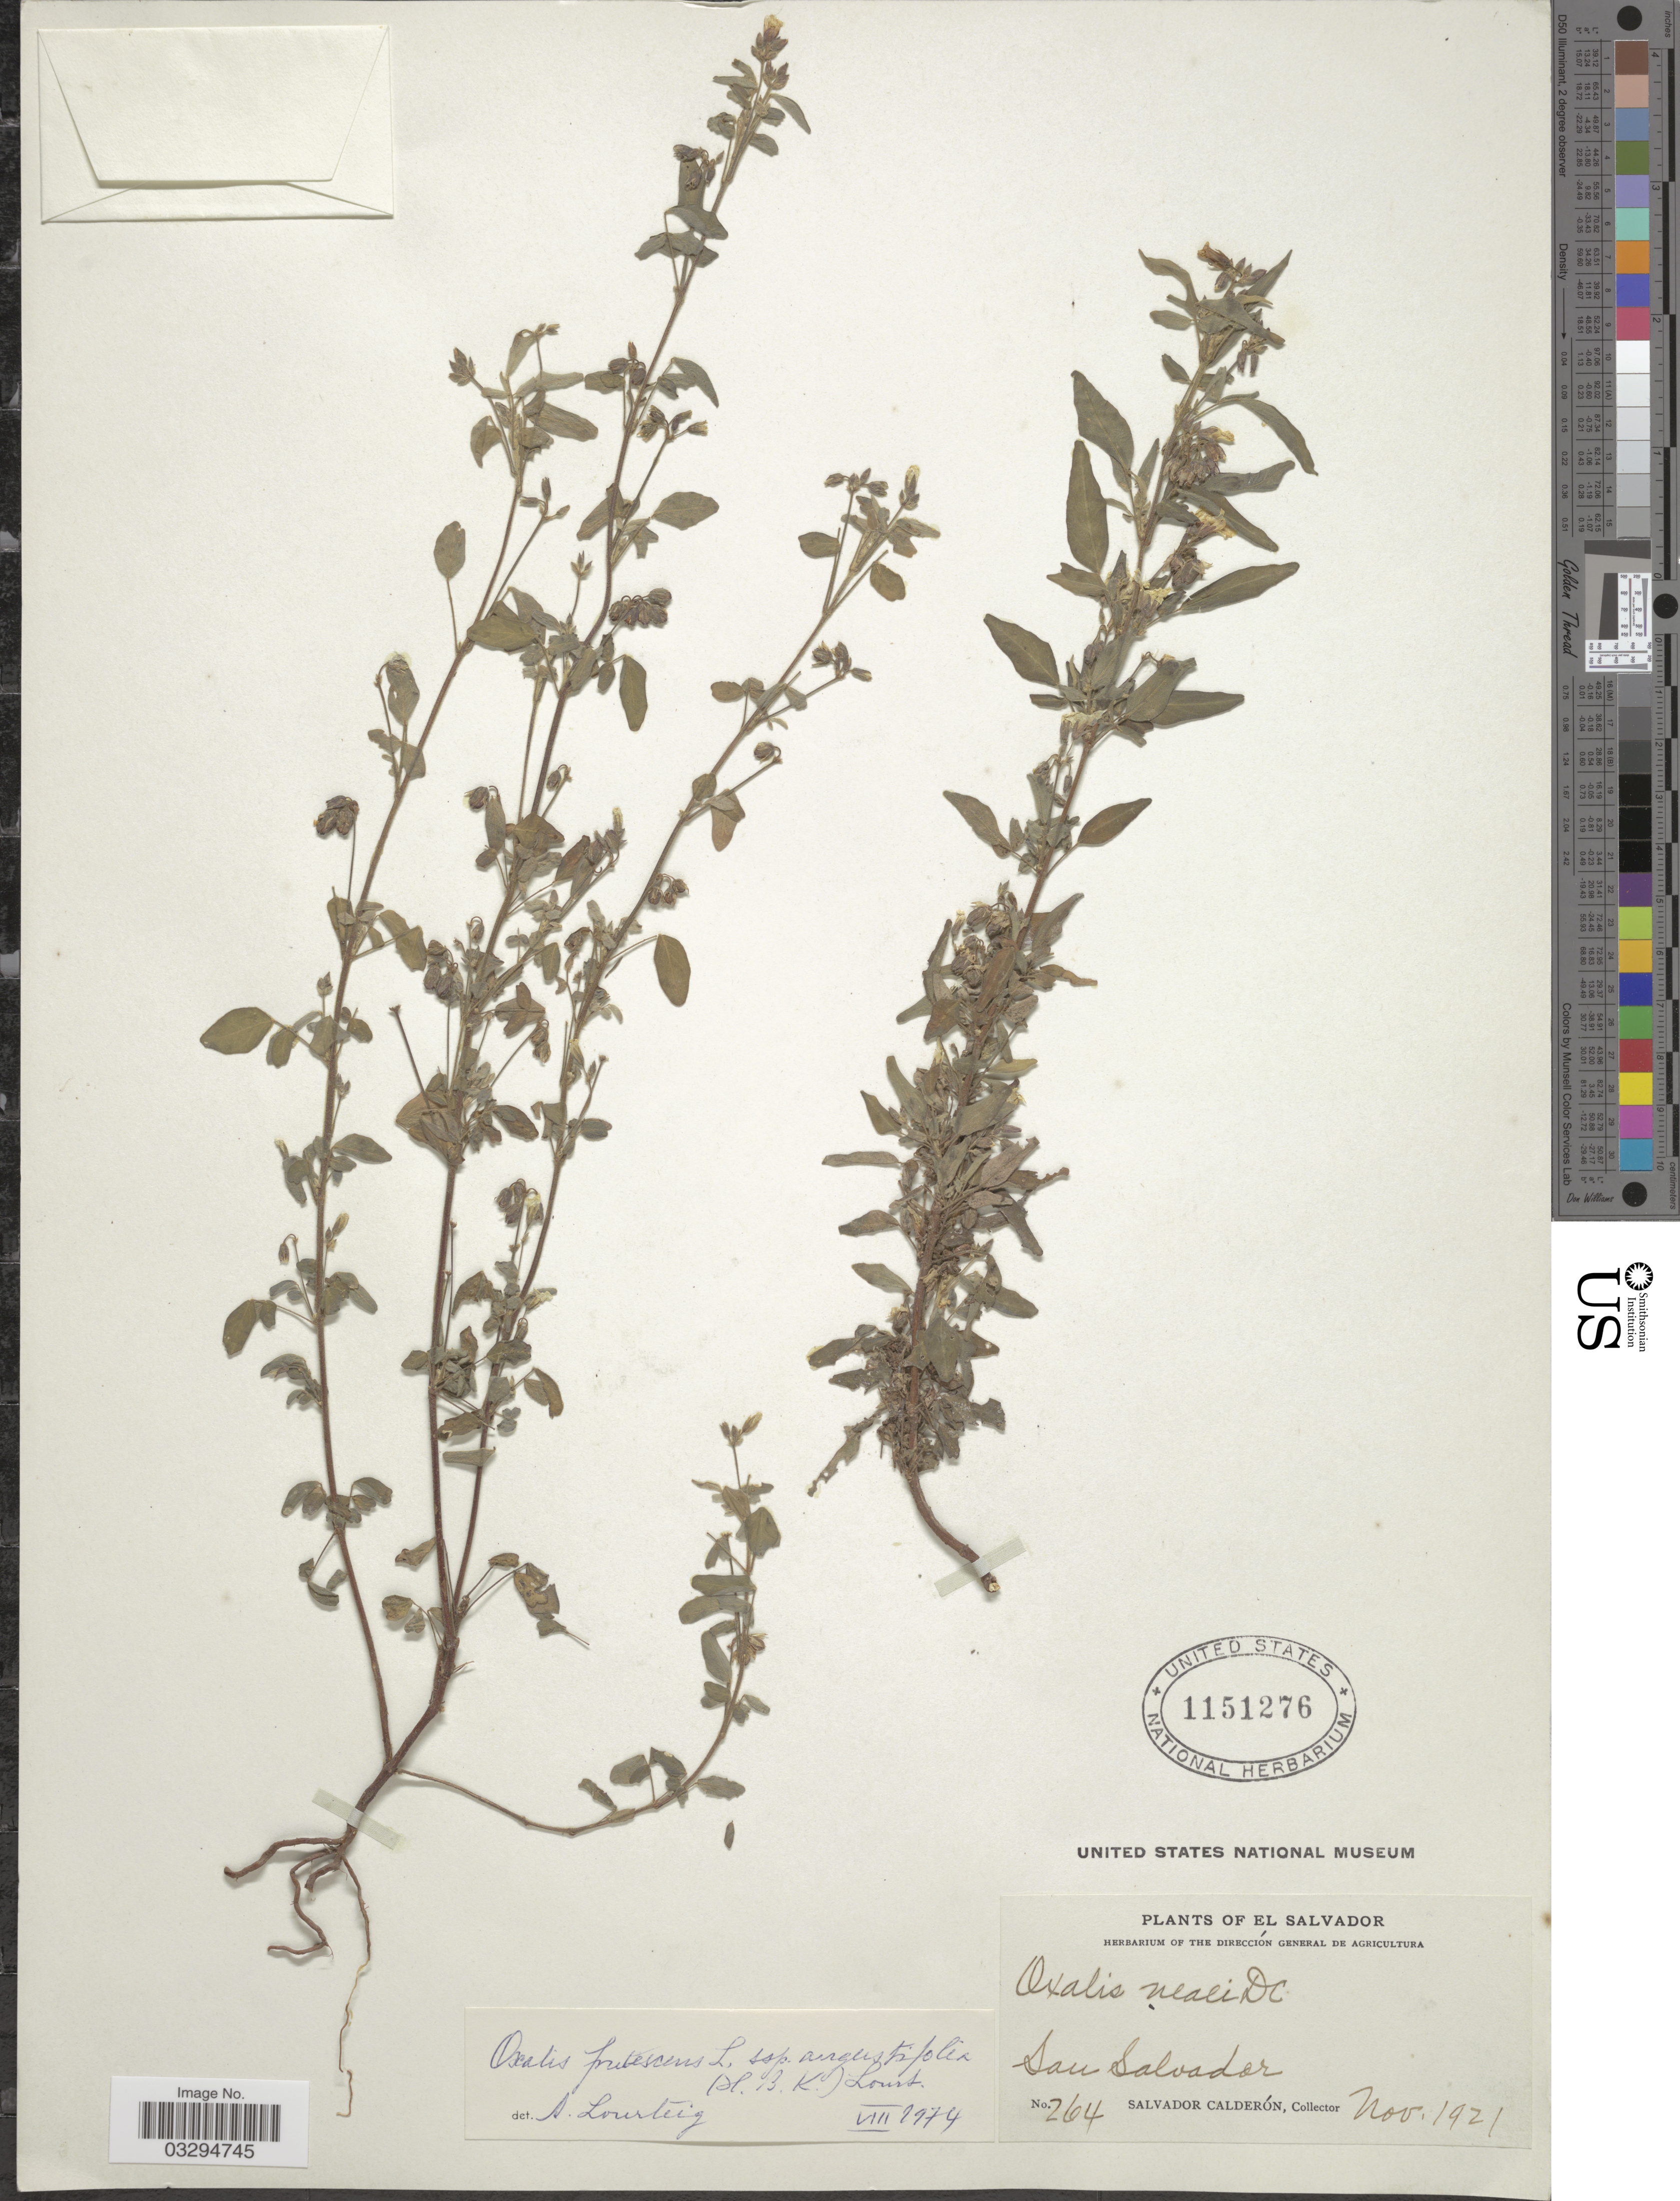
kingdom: Plantae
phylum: Tracheophyta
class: Magnoliopsida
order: Oxalidales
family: Oxalidaceae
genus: Oxalis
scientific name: Oxalis frutescens subsp. angustifolia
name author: (Kunth) Lourteig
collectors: S. Calderón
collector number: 264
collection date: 1921-11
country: El Salvador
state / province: San Salvador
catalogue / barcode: US 1151276